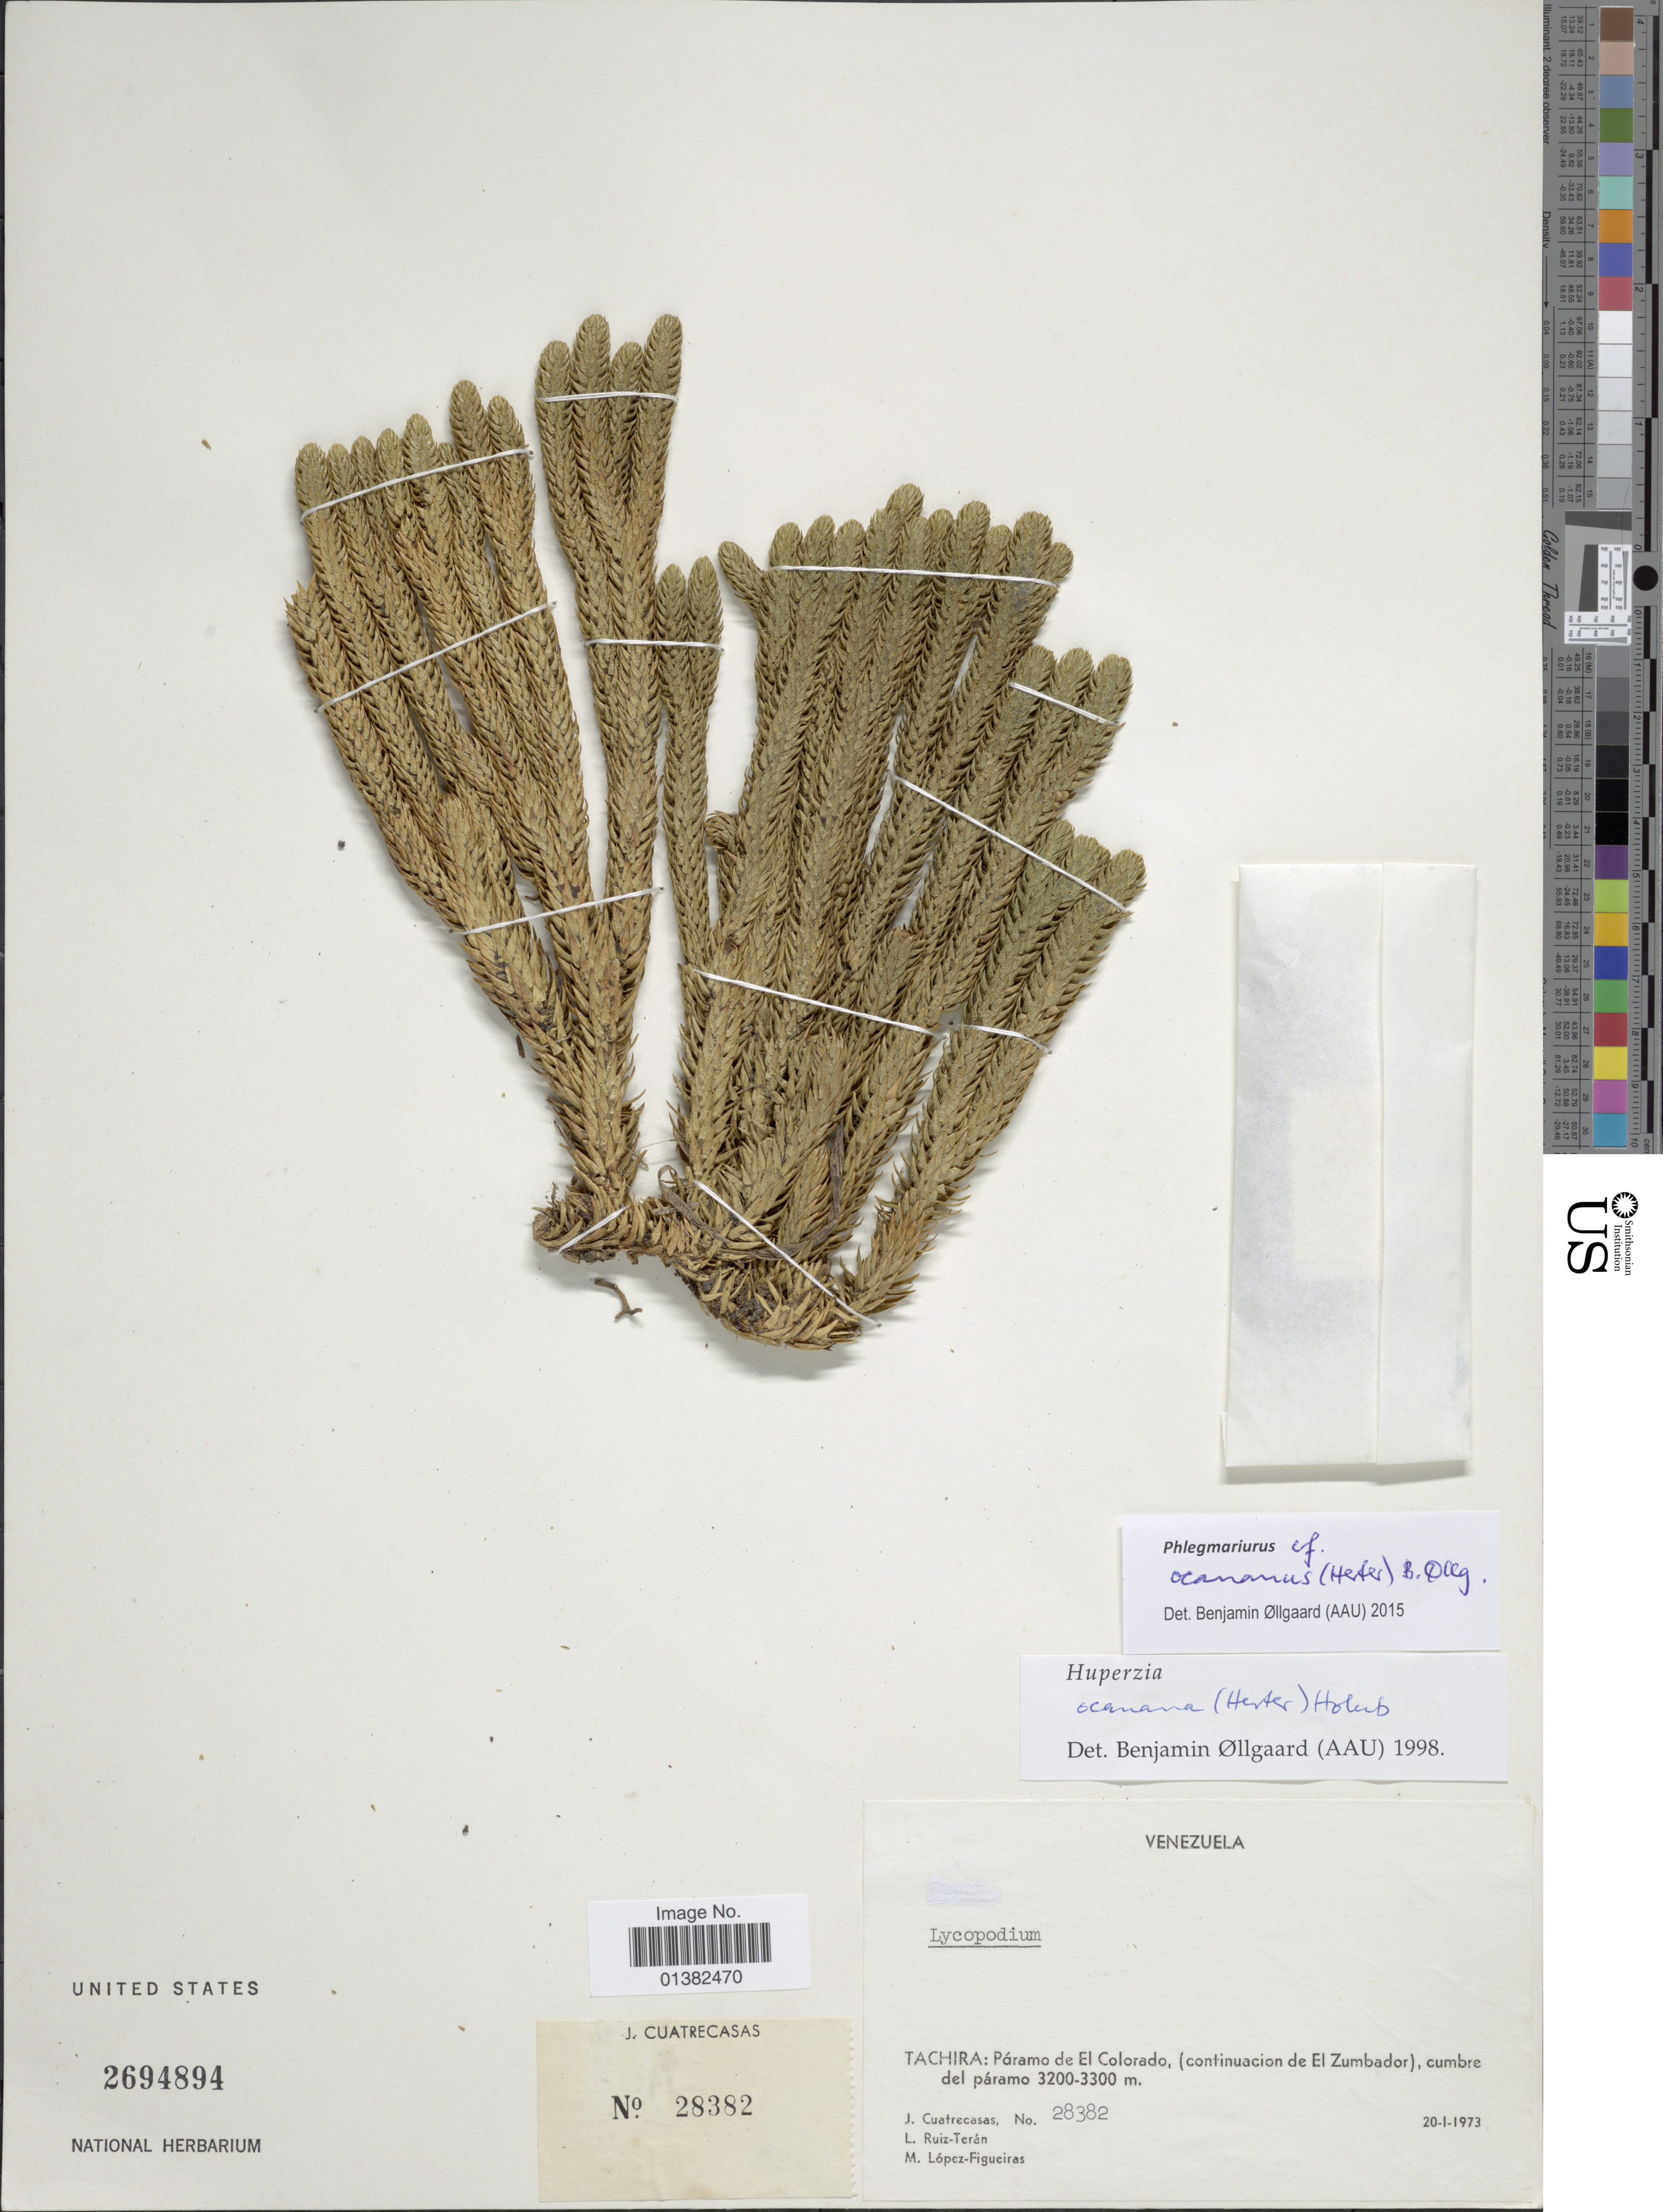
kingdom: Plantae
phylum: Tracheophyta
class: Lycopodiopsida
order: Lycopodiales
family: Lycopodiaceae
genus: Phlegmariurus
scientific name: Phlegmariurus ocananus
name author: (Herter) B. Øllg.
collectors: J. Cuatrecasas, L. E. Ruíz-Terán & M. López Figueiras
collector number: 28382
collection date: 1973-01-20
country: Venezuela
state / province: Tachira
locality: Páramo de El Colorado (continuacion de El Zumbador), cumbre del páramo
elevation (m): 3200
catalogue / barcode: US 2694894